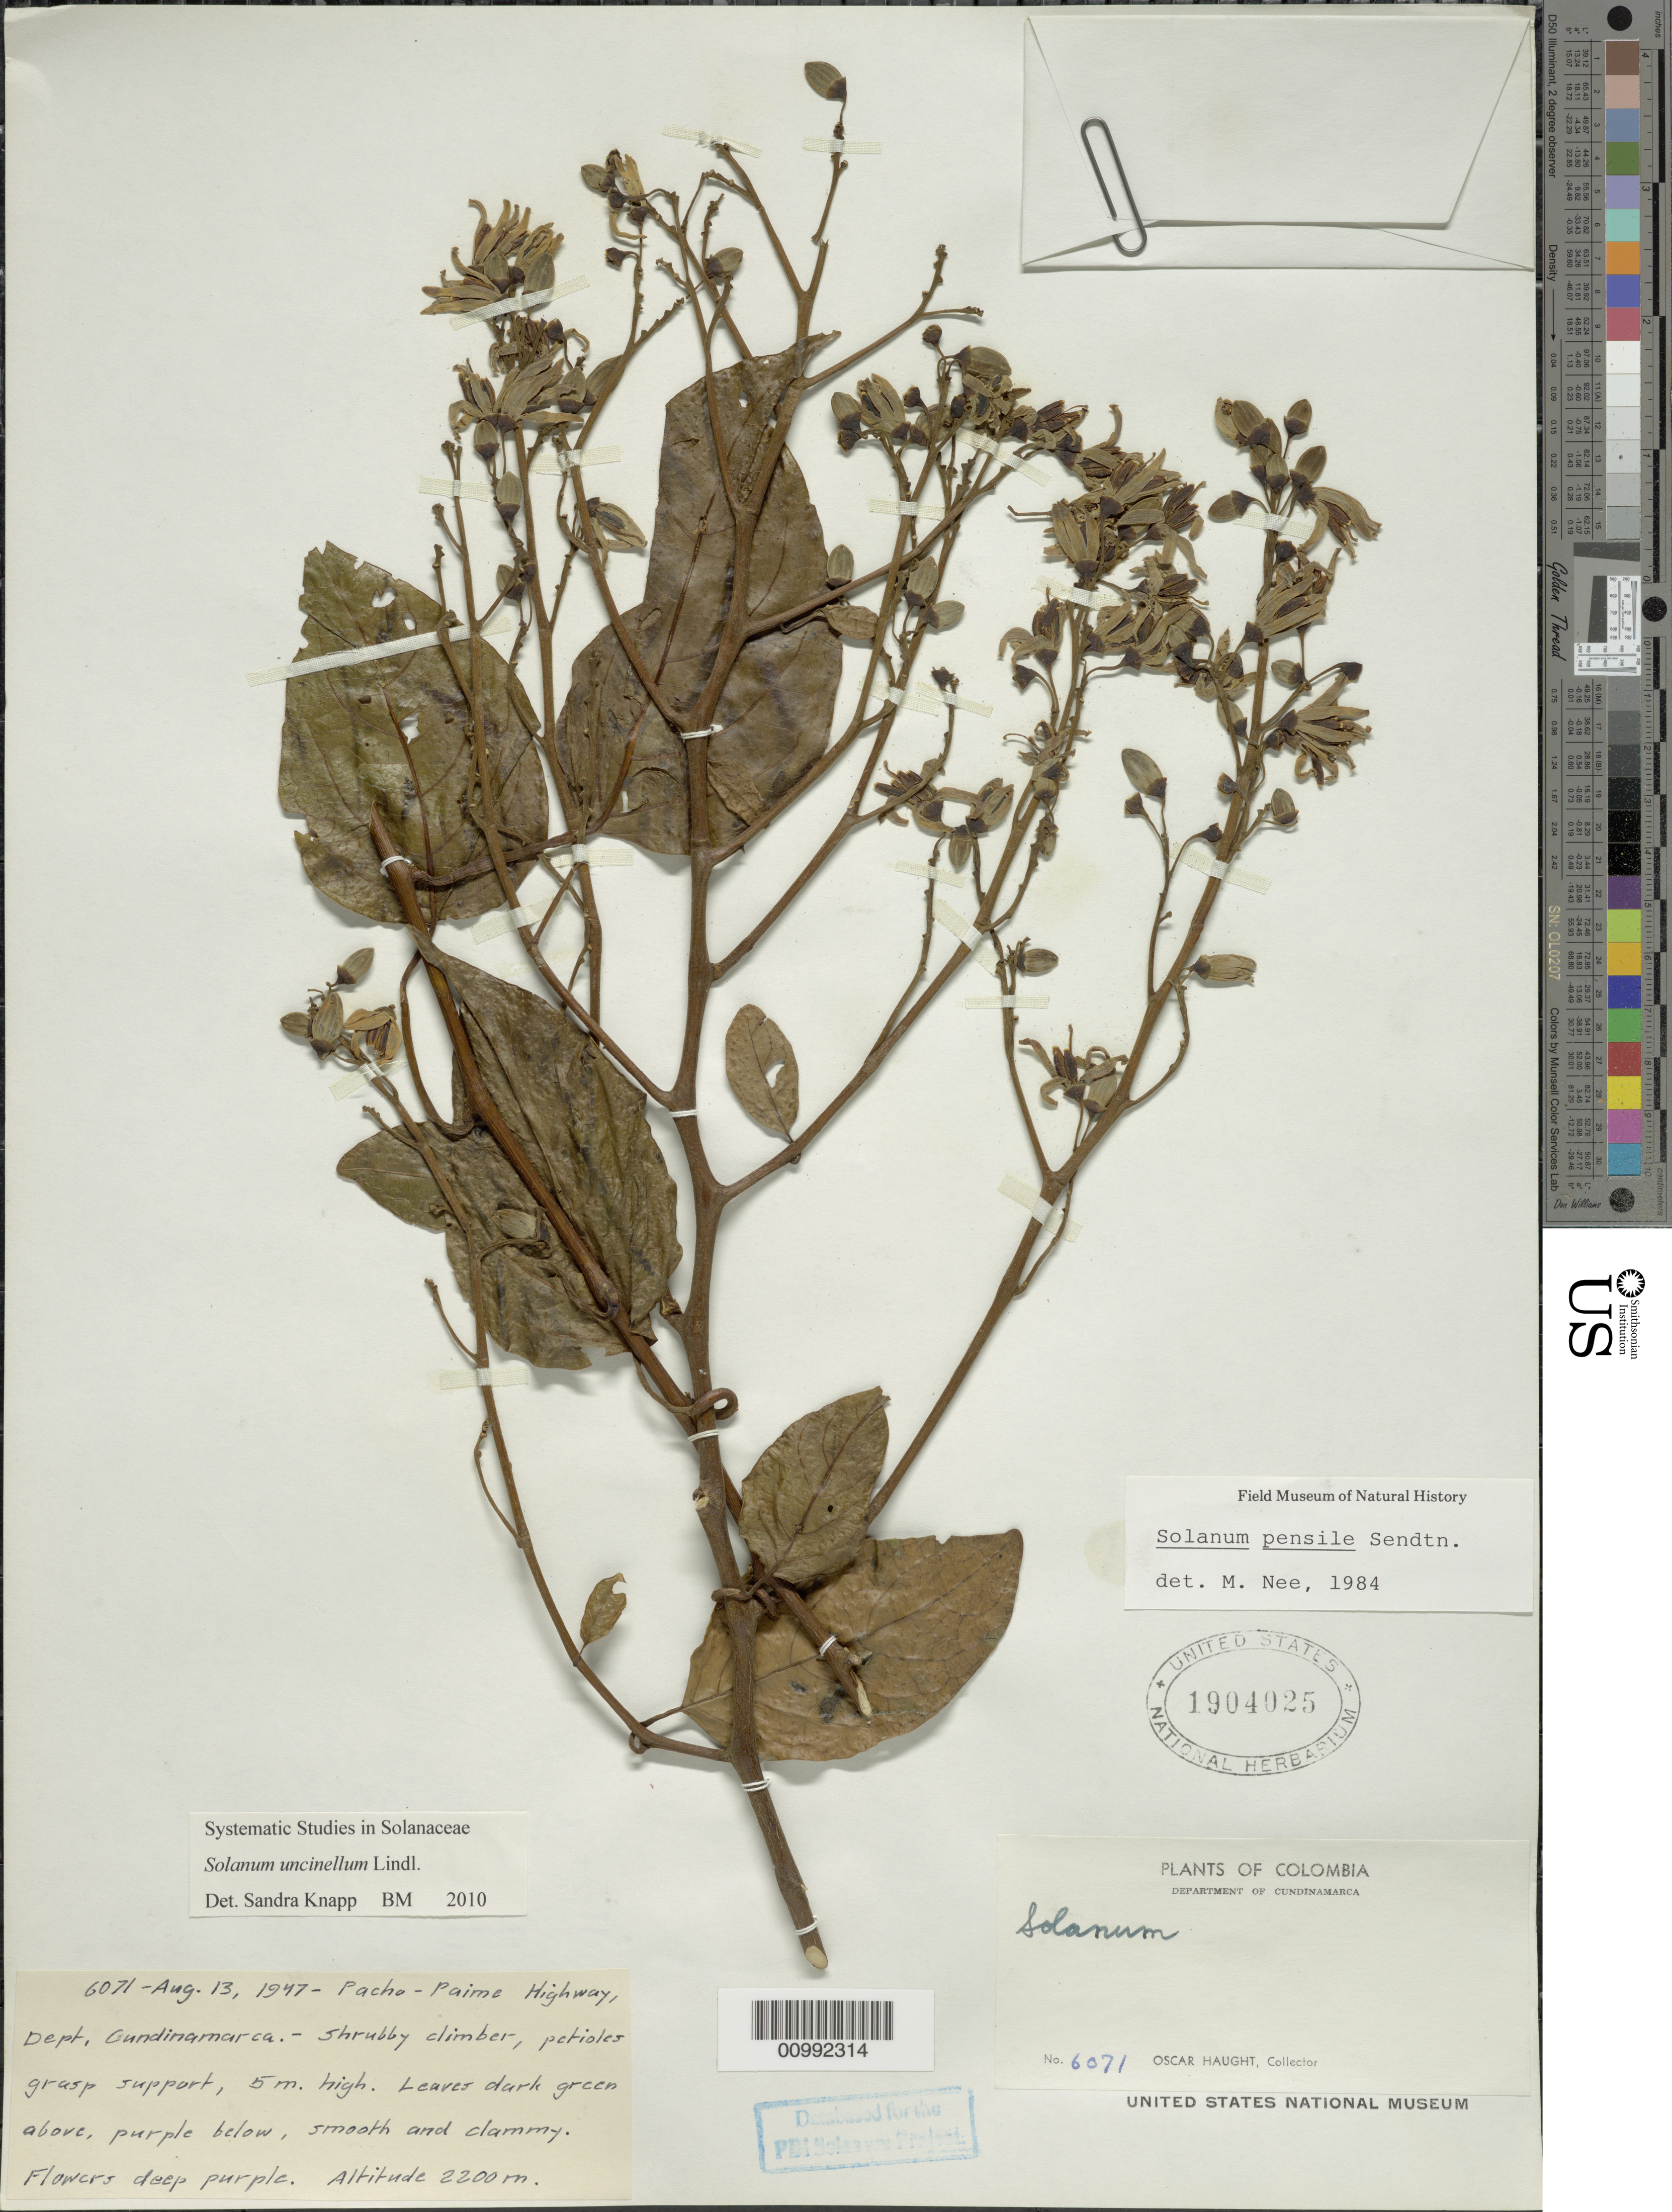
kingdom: Plantae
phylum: Tracheophyta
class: Magnoliopsida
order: Solanales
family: Solanaceae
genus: Solanum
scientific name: Solanum uncinellum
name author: Lindl.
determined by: Knapp, S. D.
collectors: O. L. Haught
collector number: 6071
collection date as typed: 13 Aug 1947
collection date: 1947-08-13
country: Colombia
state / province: Cundinamarca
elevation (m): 2200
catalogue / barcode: US 1904025